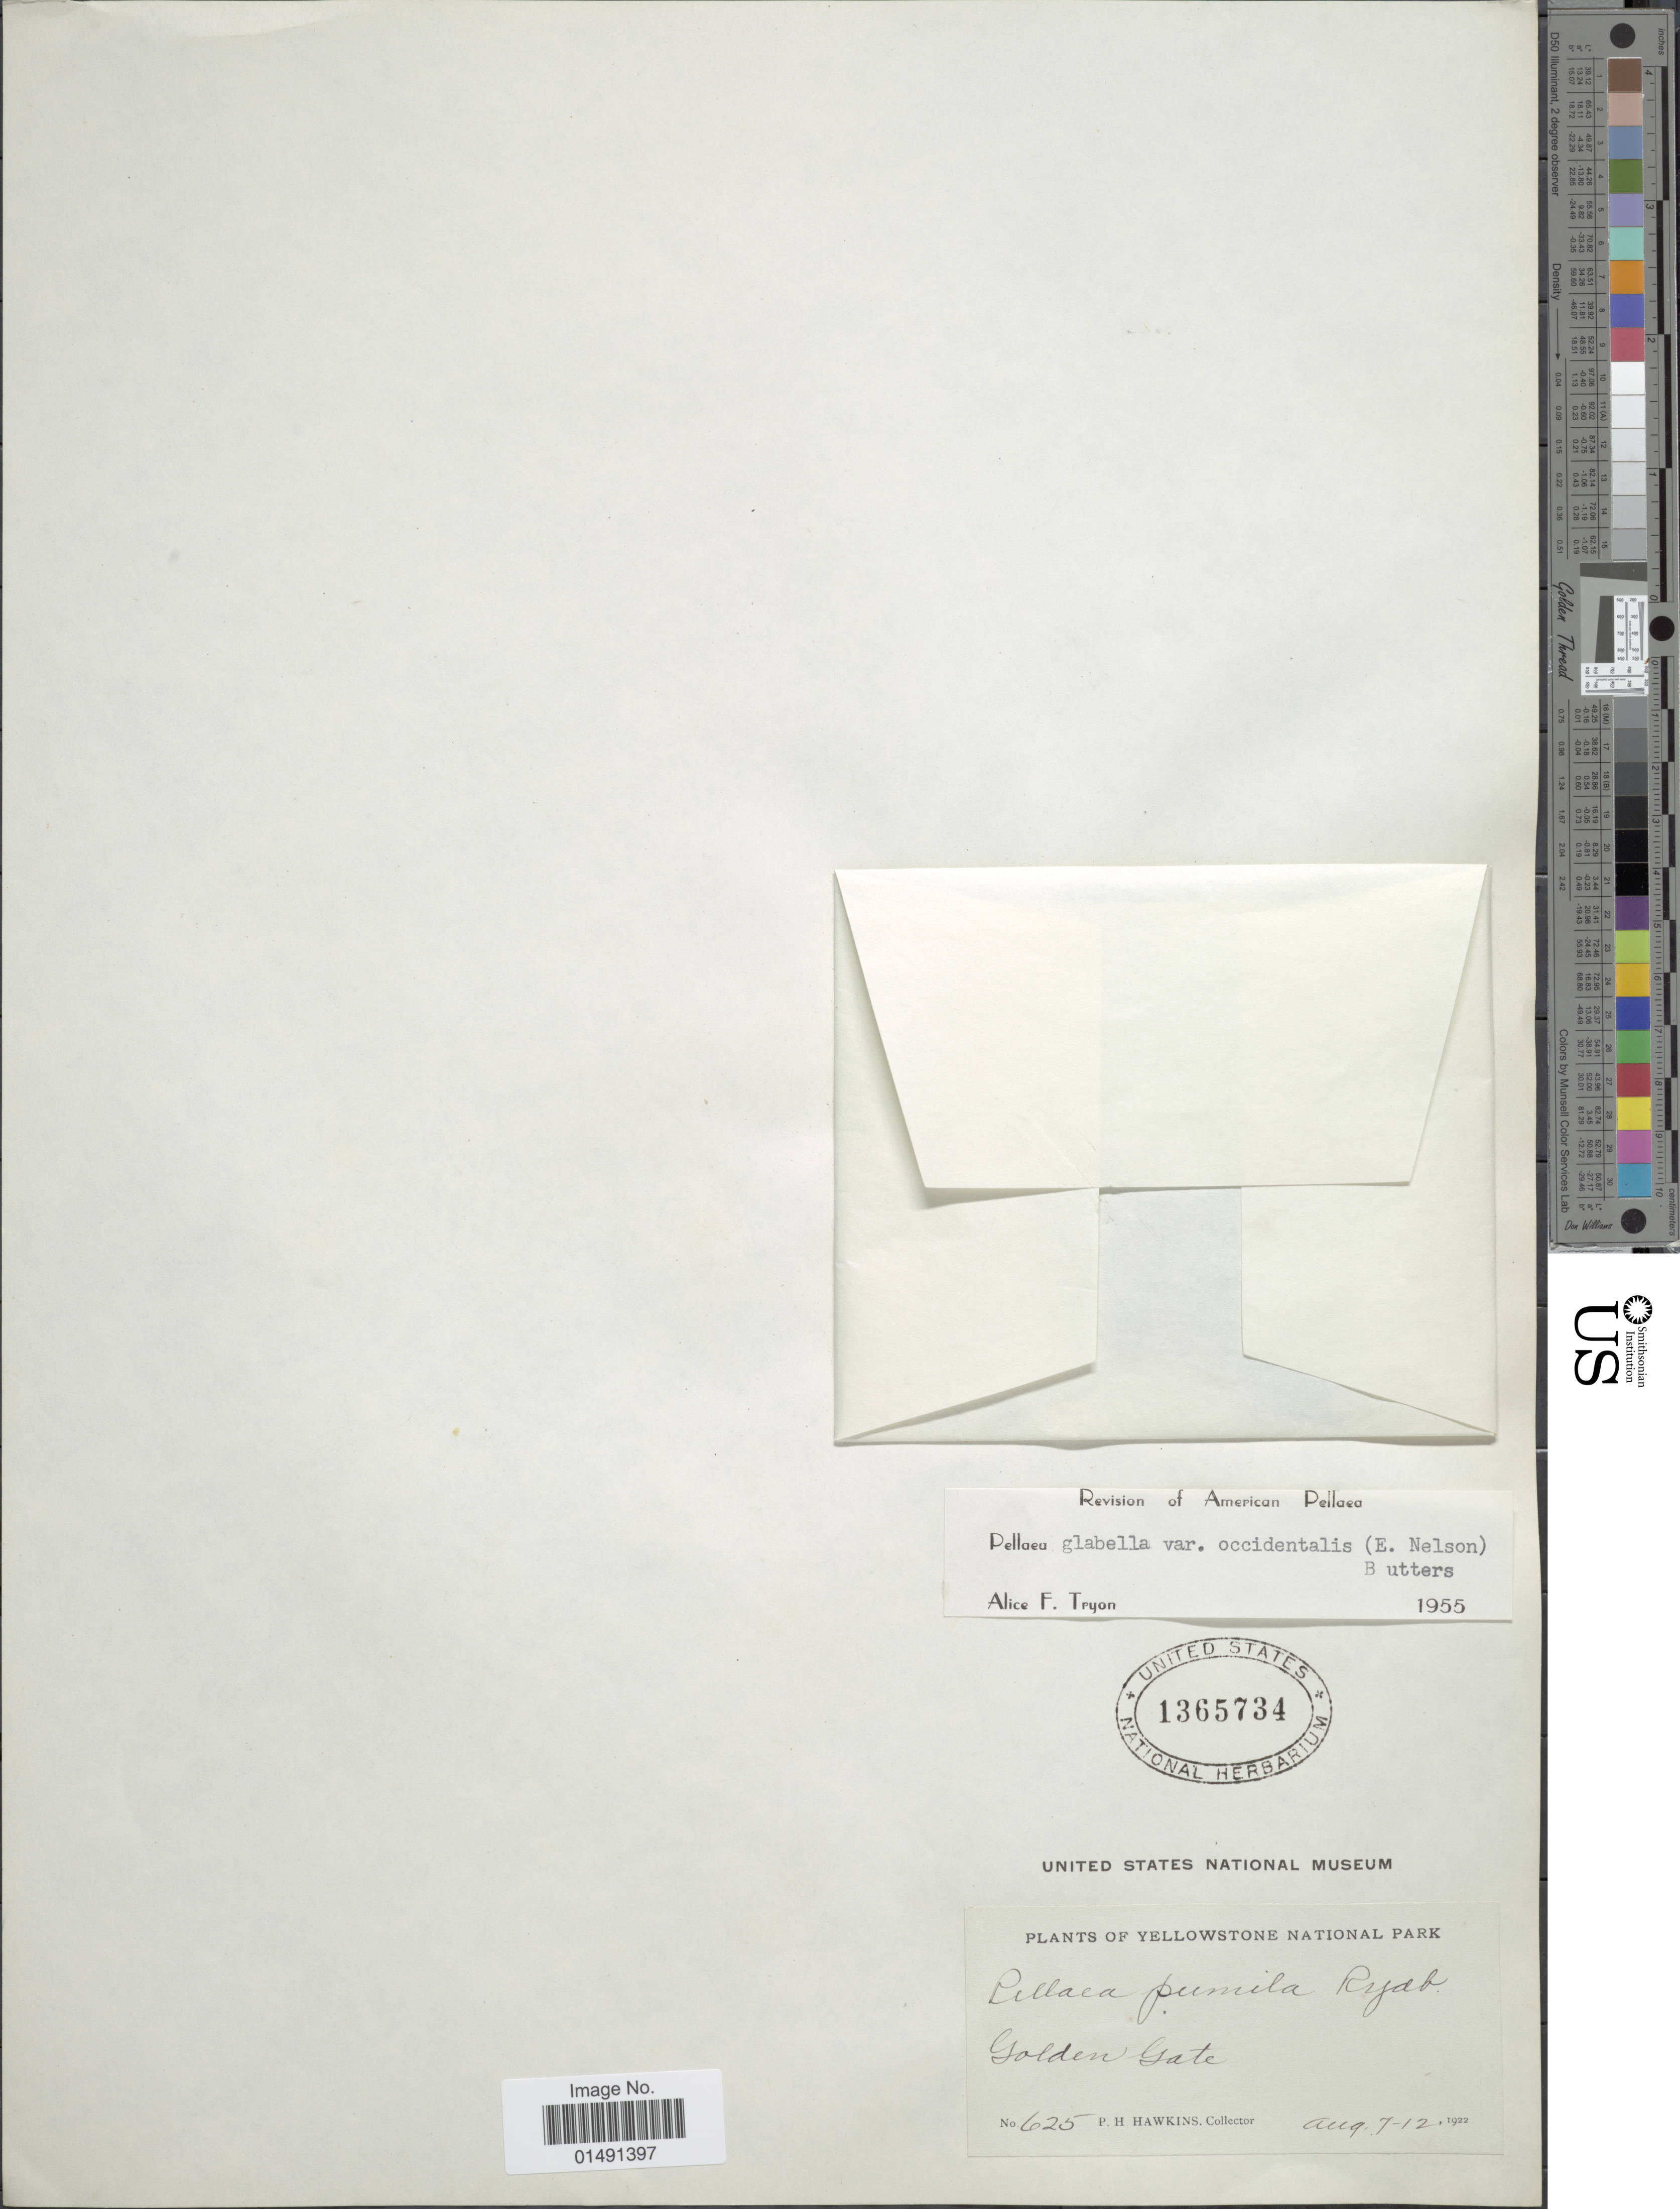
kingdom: Plantae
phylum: Tracheophyta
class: Polypodiopsida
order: Polypodiales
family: Pteridaceae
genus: Pellaea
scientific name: Pellaea glabella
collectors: P. Hawkins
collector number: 625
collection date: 1922-08-07/1922-08-12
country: United States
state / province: Wyoming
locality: Yellowstone National Park, Golden Gate.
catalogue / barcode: US 1365734